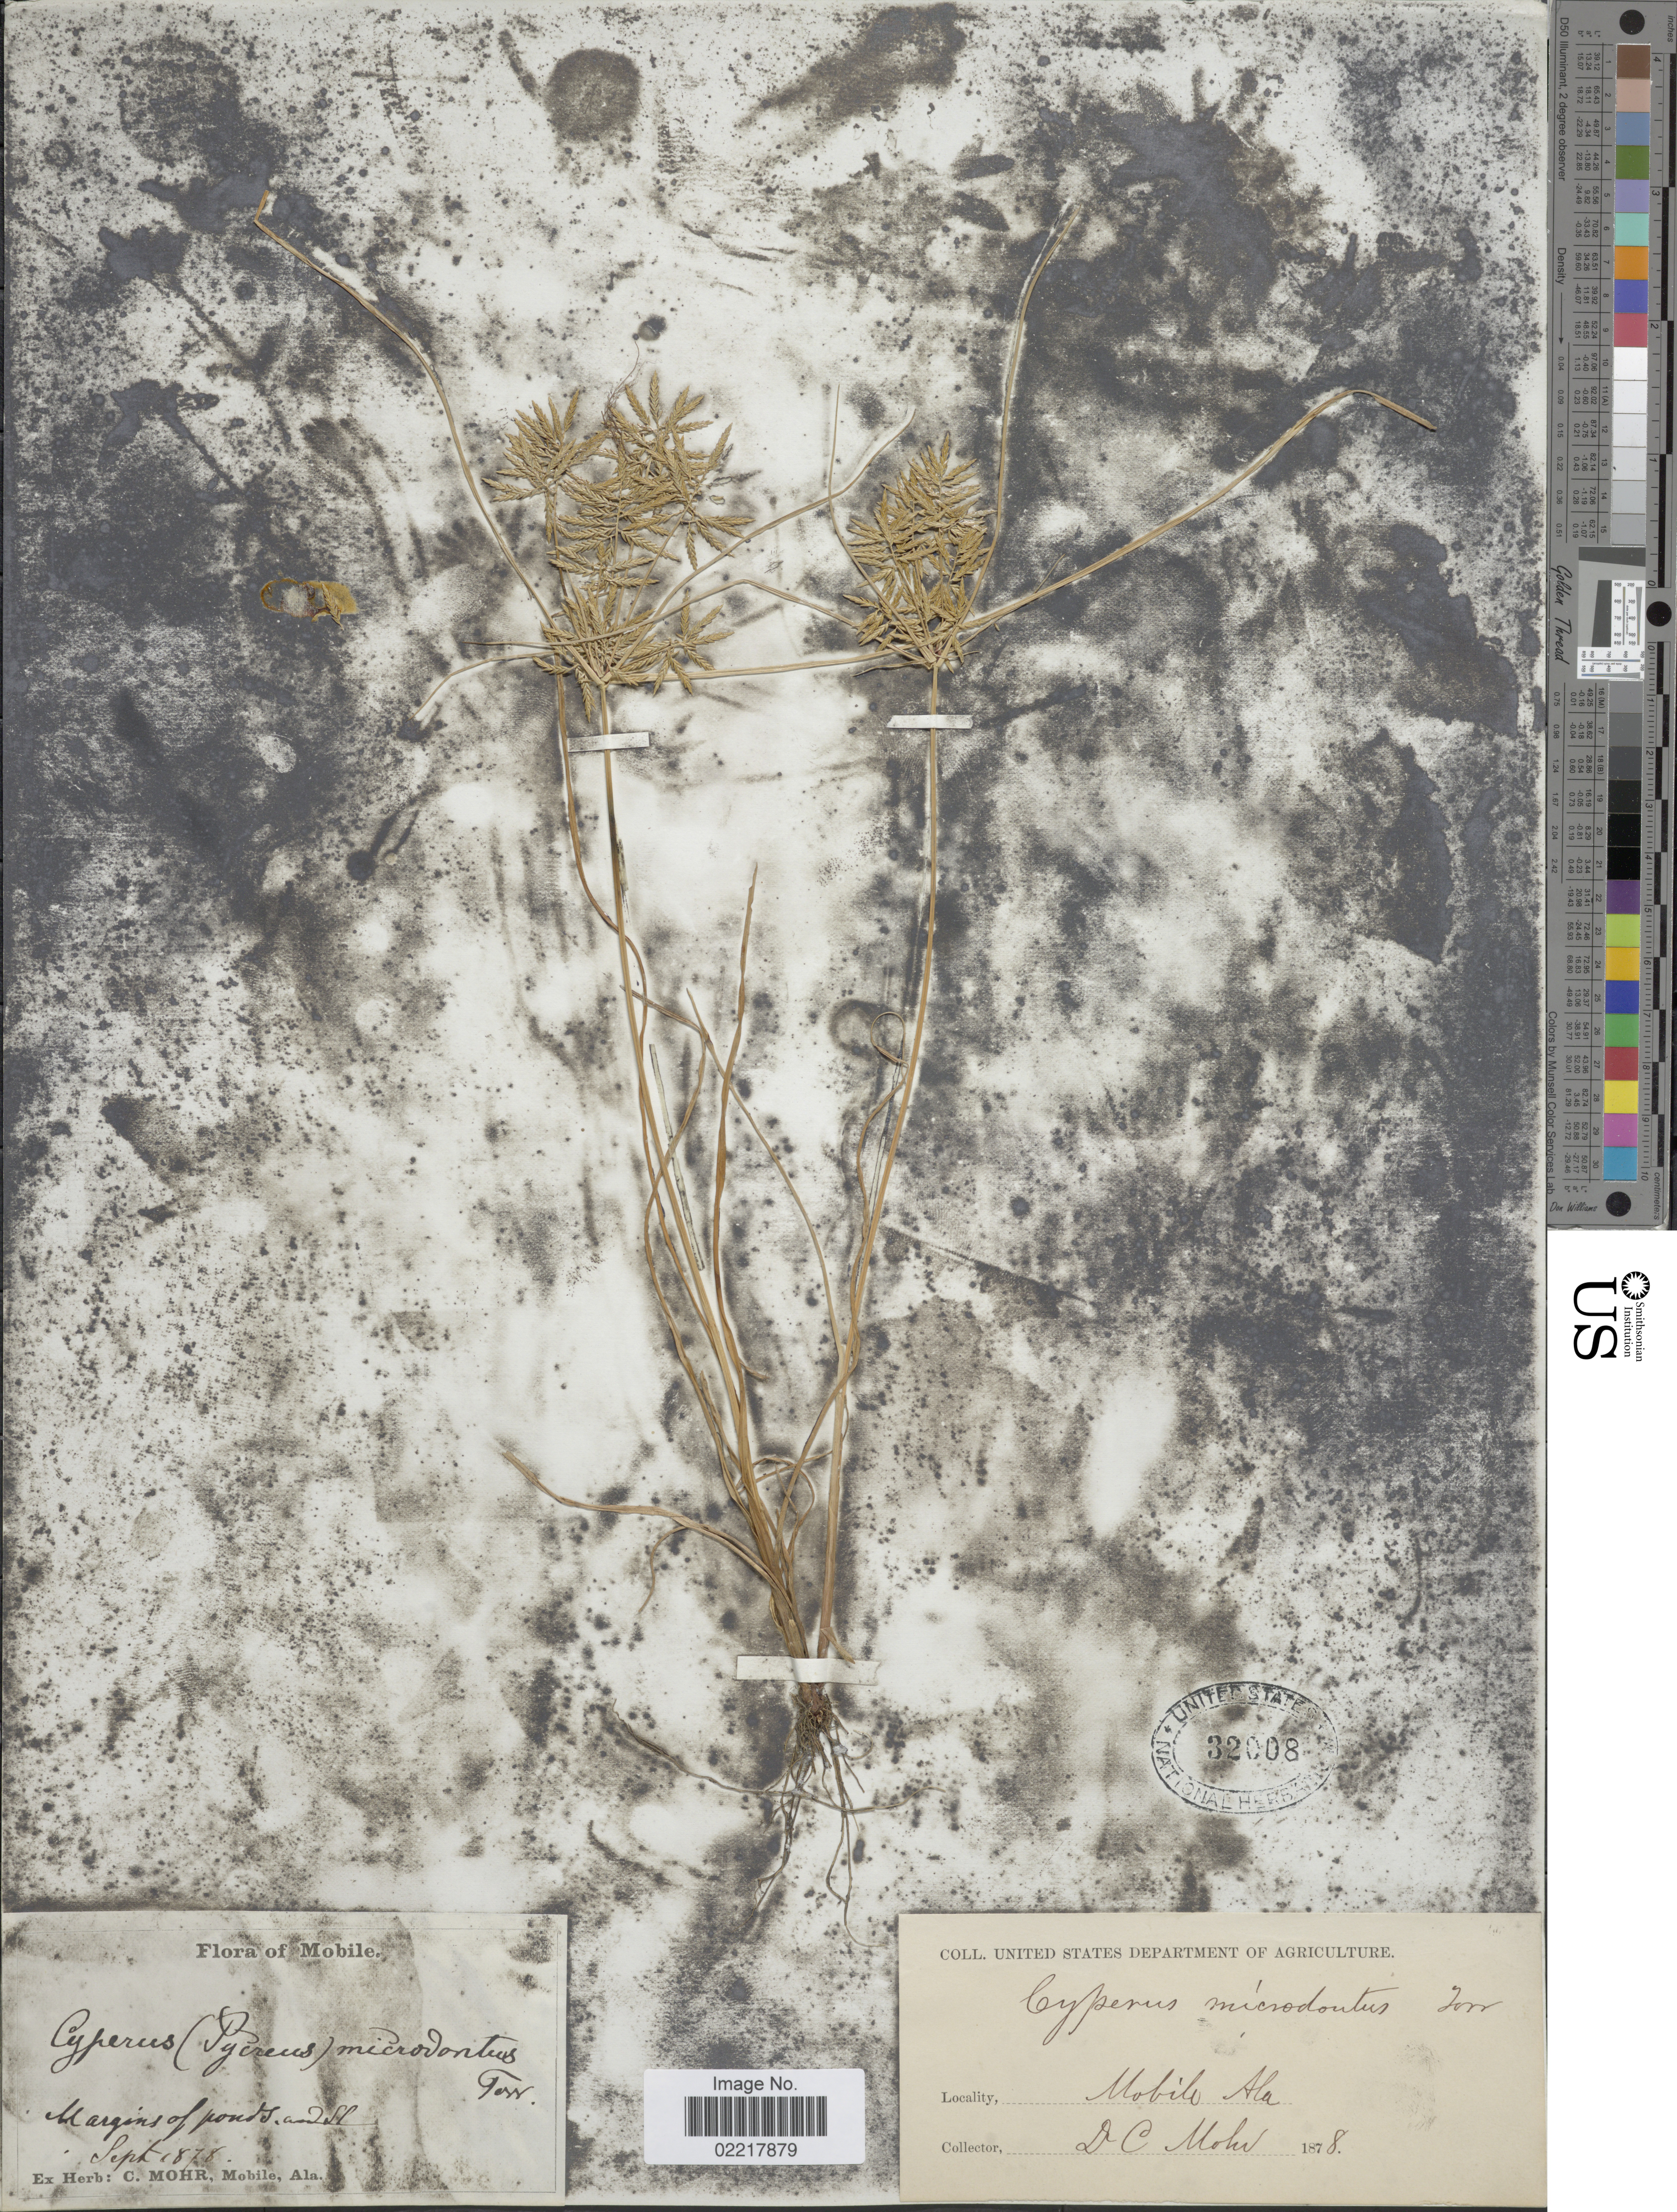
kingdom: Plantae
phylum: Tracheophyta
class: Liliopsida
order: Poales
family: Cyperaceae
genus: Cyperus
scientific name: Cyperus polystachyos var. texensis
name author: (Torr.) Fernald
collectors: C. T. Mohr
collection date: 1878-09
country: United States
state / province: Alabama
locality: Mobile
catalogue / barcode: US 32008